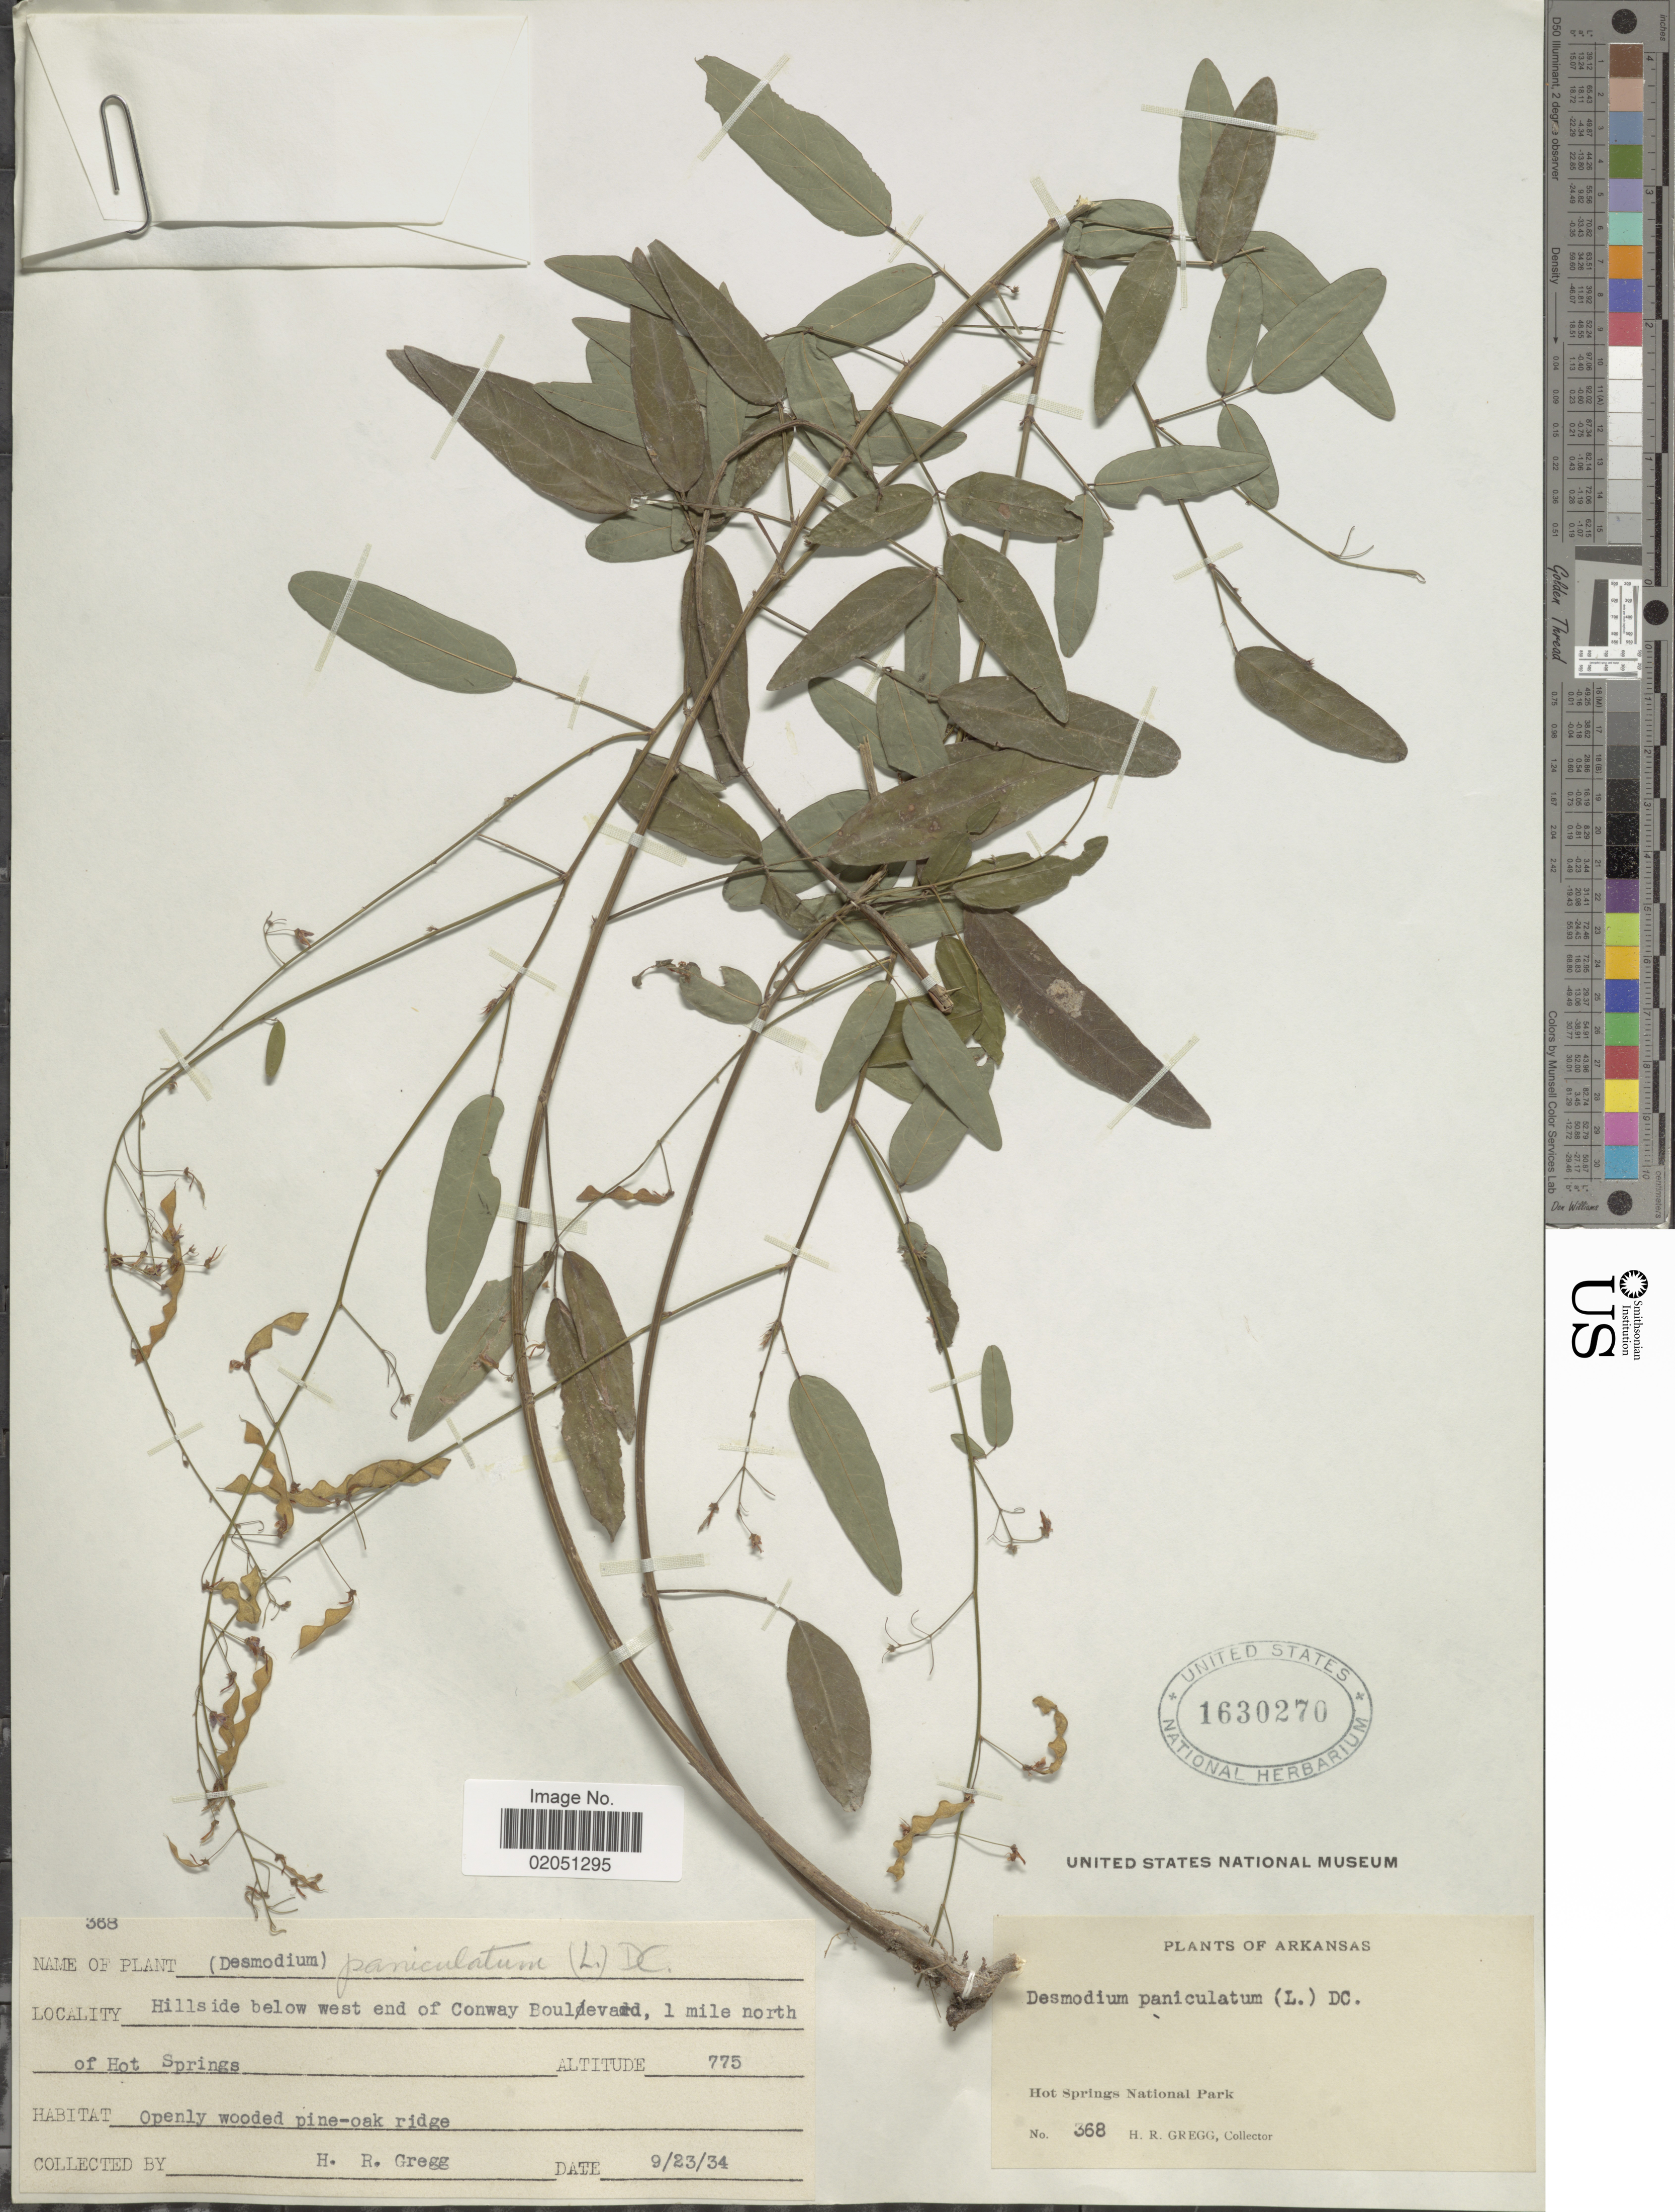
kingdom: Plantae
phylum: Tracheophyta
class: Magnoliopsida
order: Fabales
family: Fabaceae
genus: Desmodium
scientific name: Desmodium paniculatum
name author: (L.) DC.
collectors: H. Gregg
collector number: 368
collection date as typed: Transcribed d/m/y: 23/9/34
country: United States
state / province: Arkansas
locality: Hillside below west end of Conway Boulevard, 1 mile north of Hot Springs, Openly wooded pine-oak ridge, Hot Springs National Park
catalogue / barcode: US 1630270